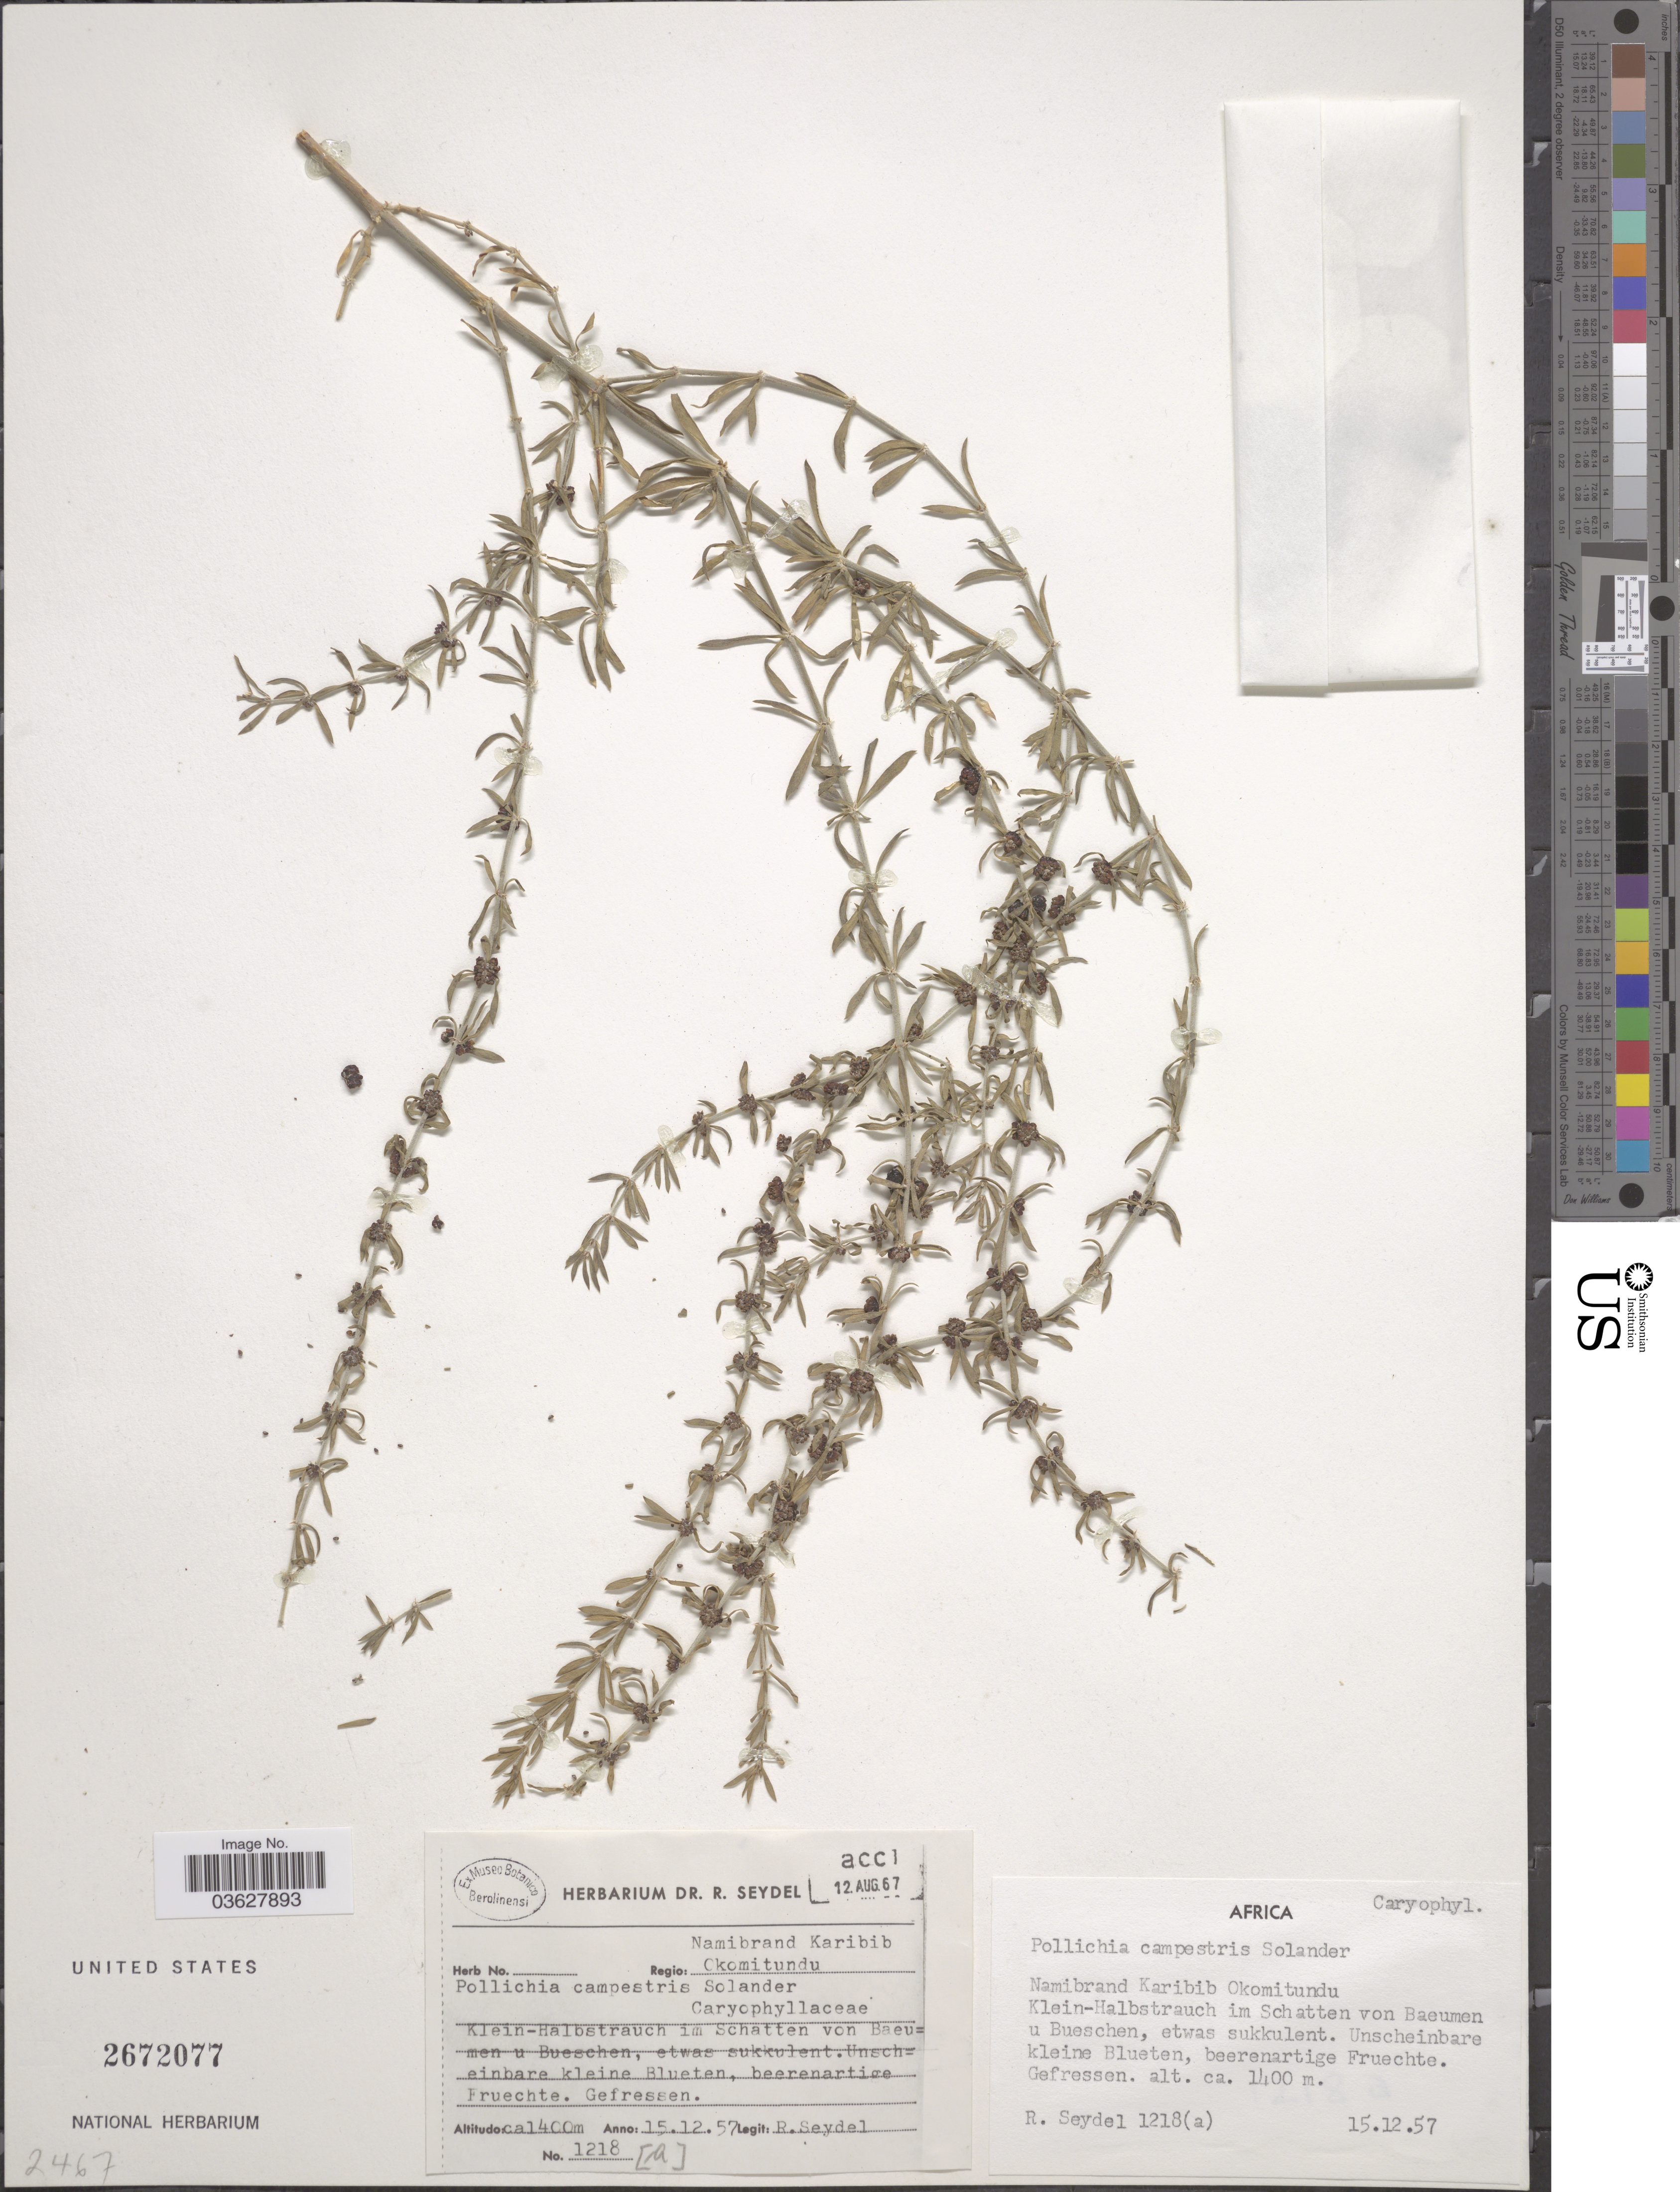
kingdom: Plantae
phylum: Tracheophyta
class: Magnoliopsida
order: Caryophyllales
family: Caryophyllaceae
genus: Pollichia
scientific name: Pollichia campestris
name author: Aiton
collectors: R. Seydel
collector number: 1218(a)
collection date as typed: Transcribed d/m/y: 15/12/57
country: Namibia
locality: Africa. Regio: Namibrand Karibib Okomitundu.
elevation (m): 1400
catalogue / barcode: US 2672077